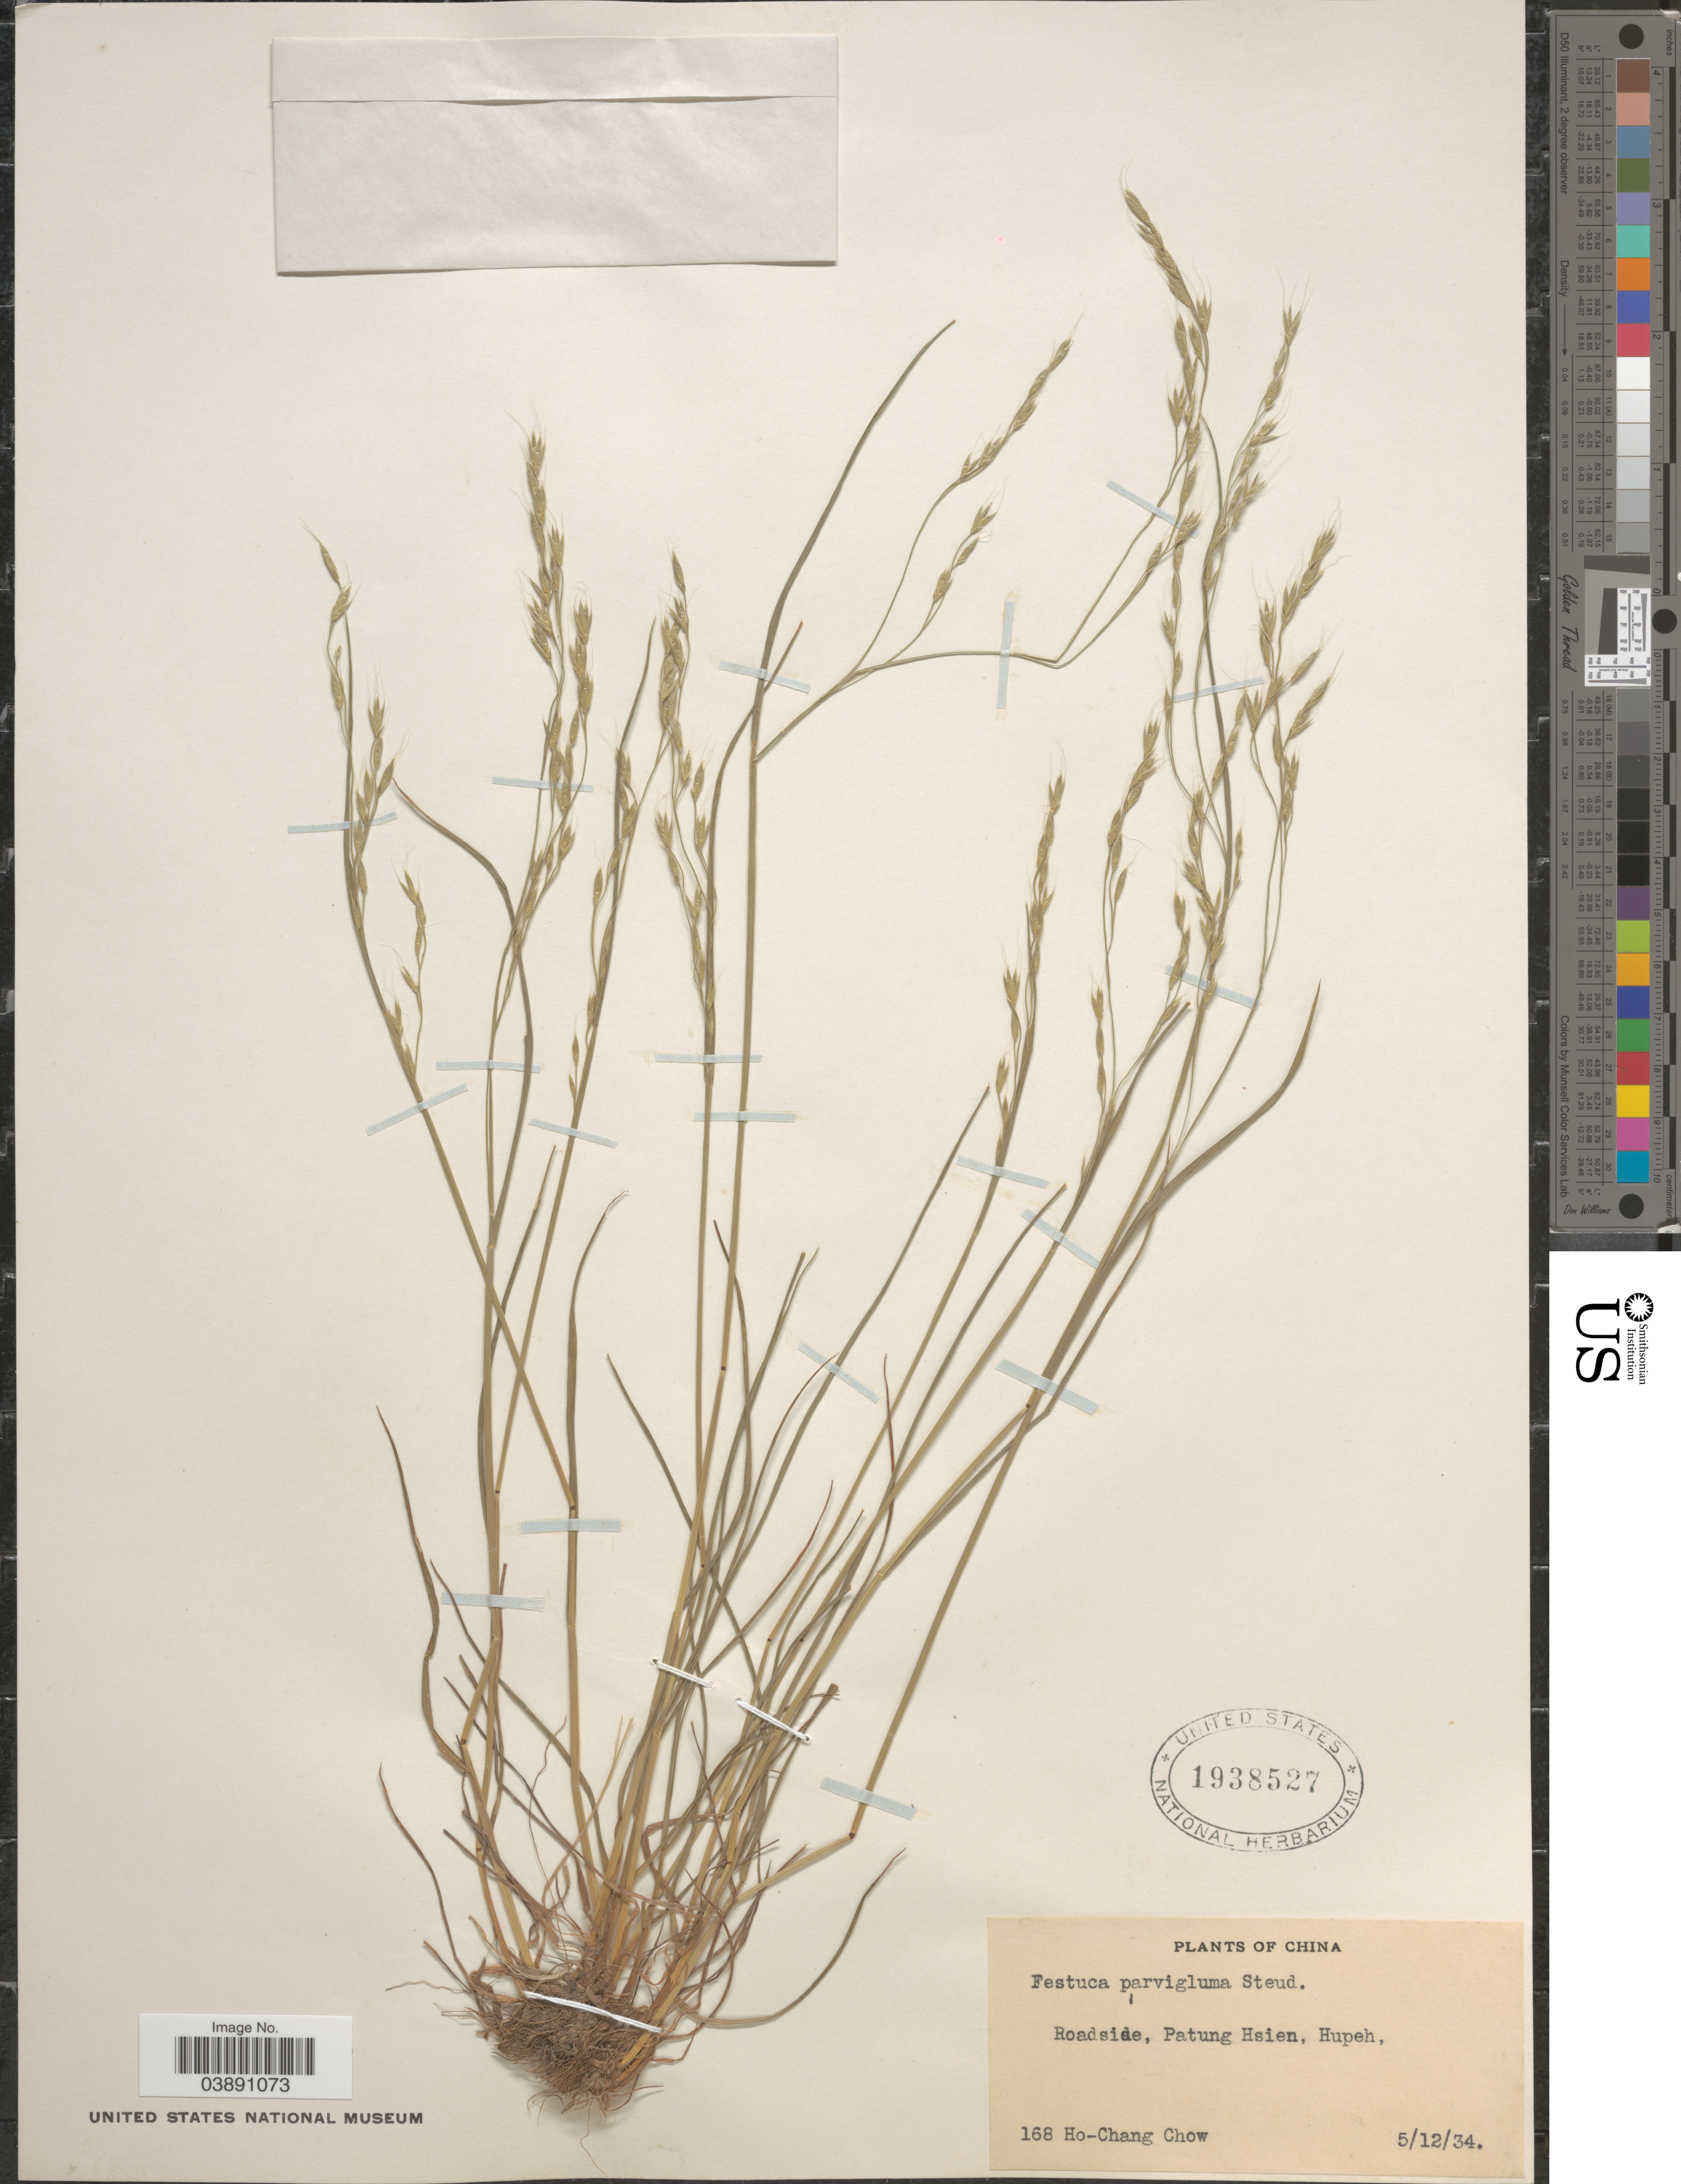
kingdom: Plantae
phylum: Tracheophyta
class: Liliopsida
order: Poales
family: Poaceae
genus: Festuca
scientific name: Festuca parvigluma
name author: Steud.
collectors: H. Chow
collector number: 168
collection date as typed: Transcribed d/m/y: 5/12/34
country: China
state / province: Hubei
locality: Roadside, Patung Hsien, Hupeh.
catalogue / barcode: US 1938527